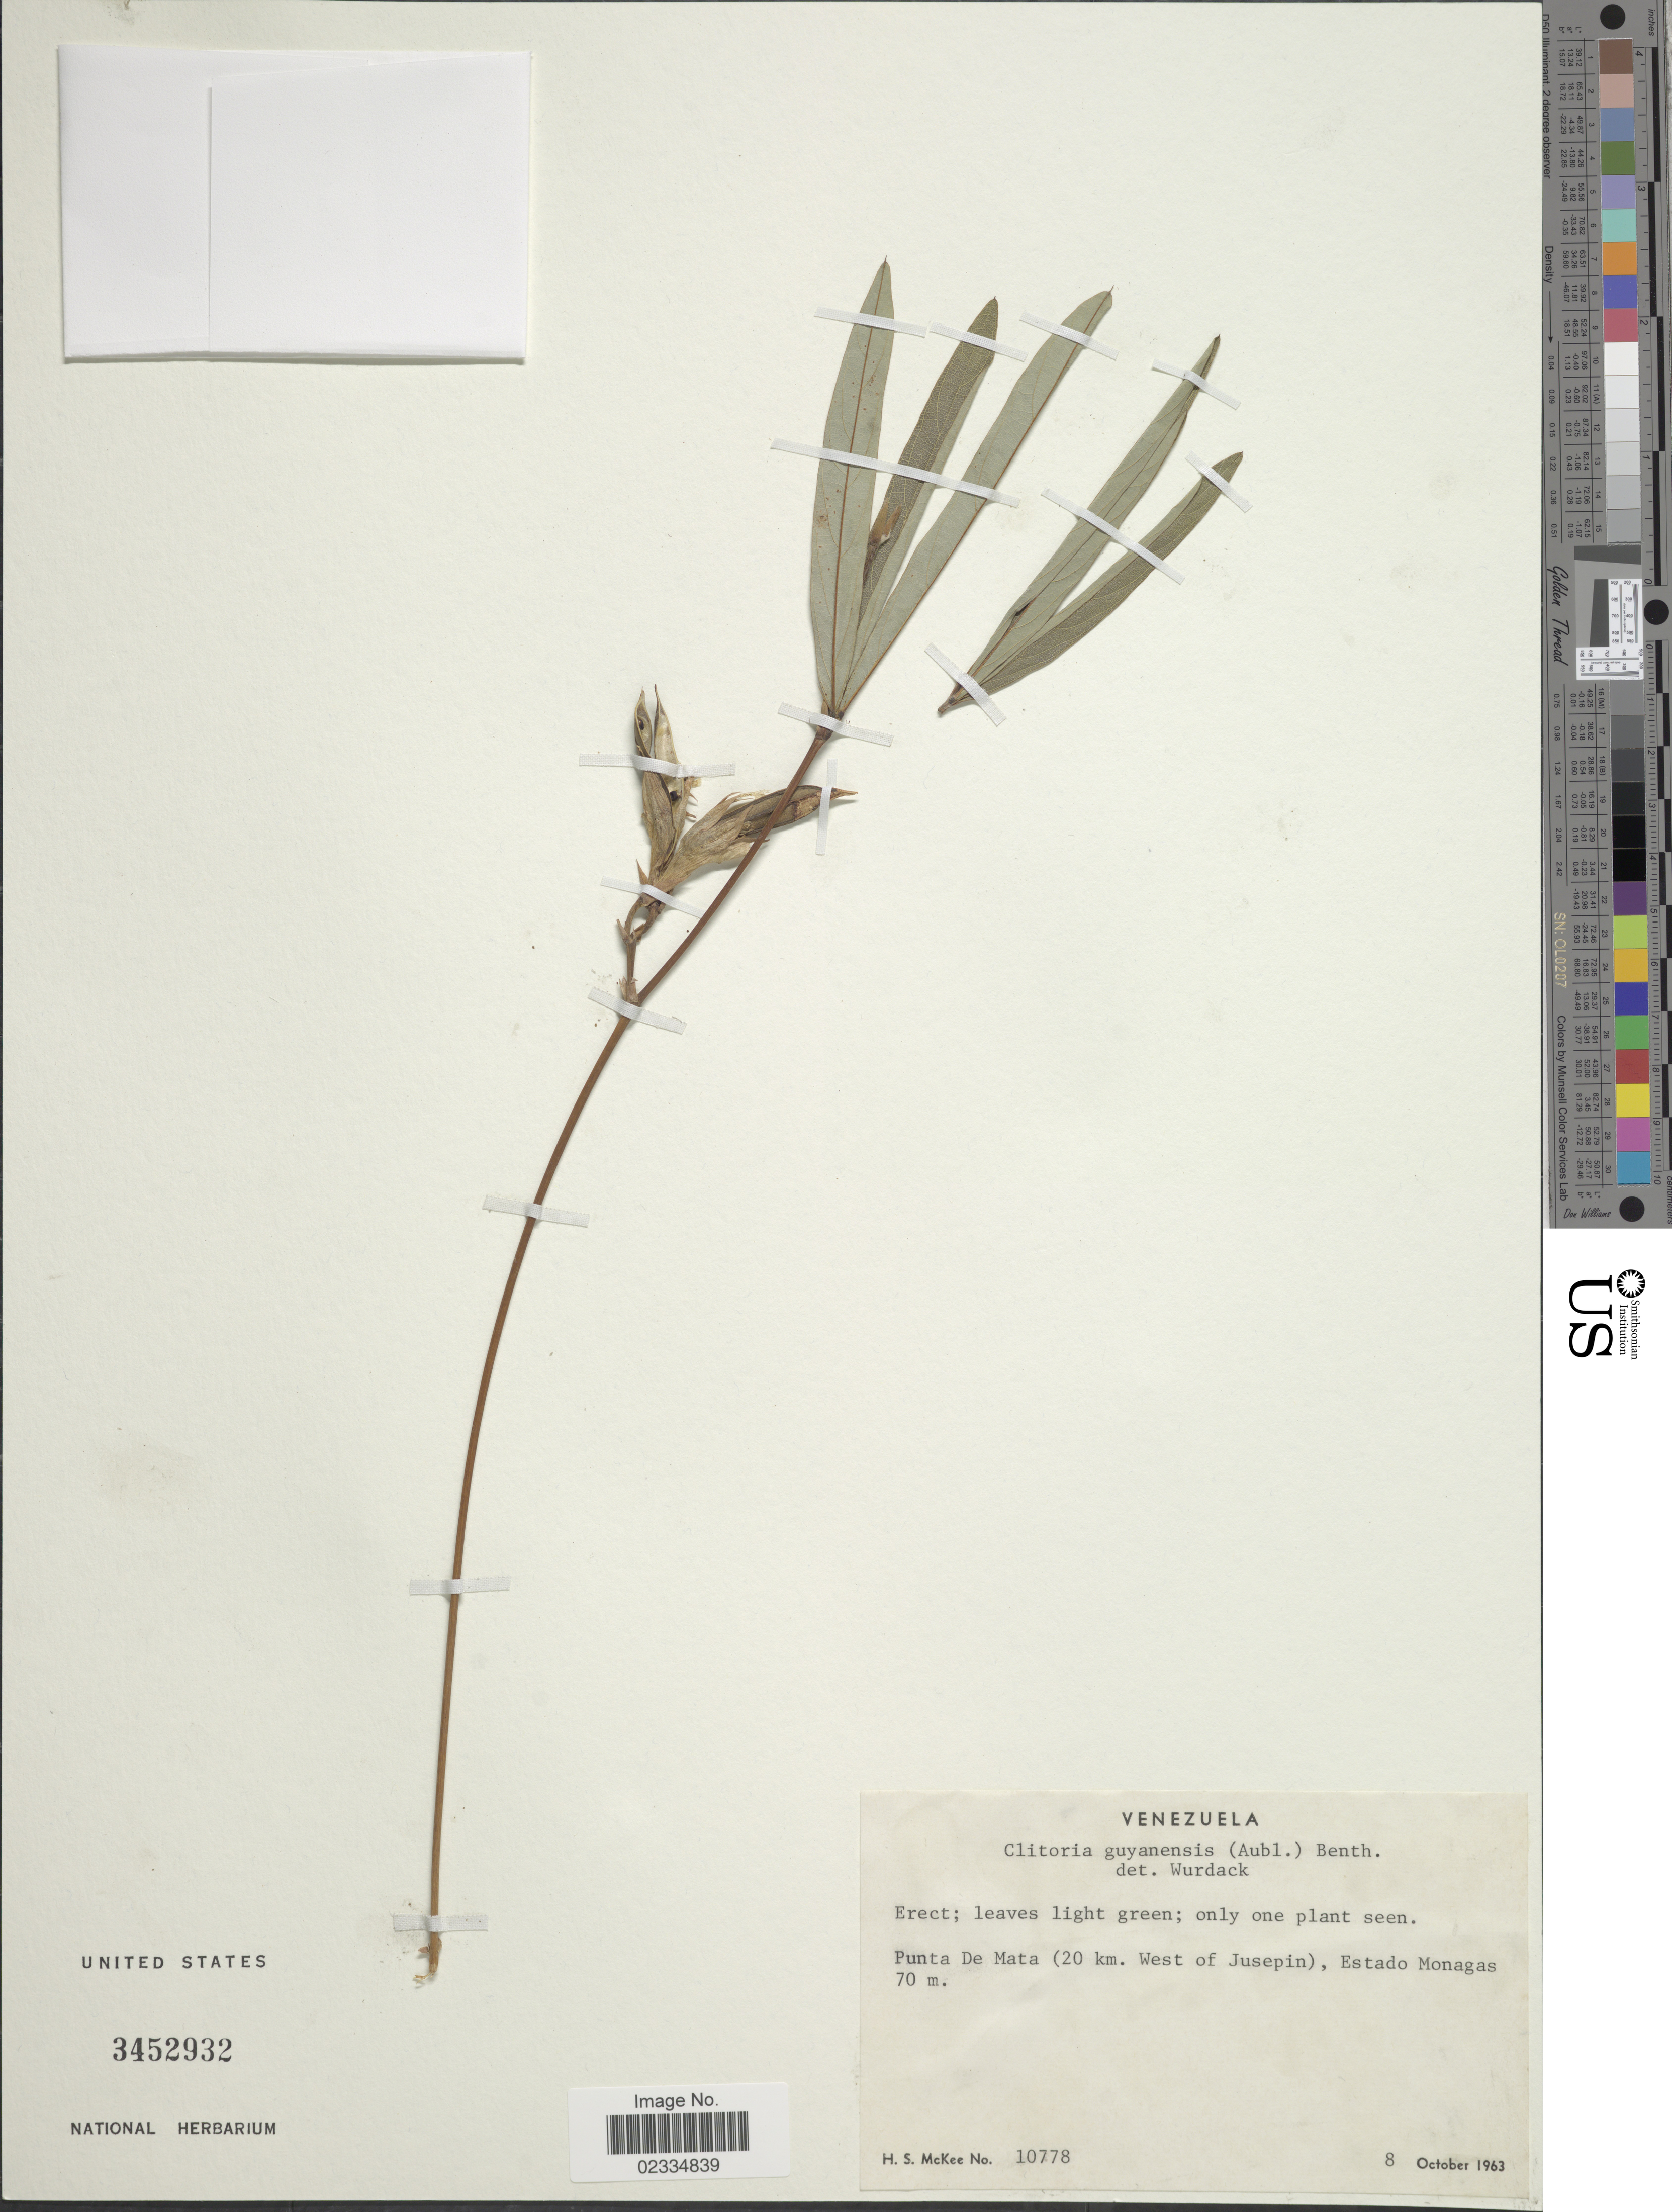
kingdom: Plantae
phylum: Tracheophyta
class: Magnoliopsida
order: Fabales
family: Fabaceae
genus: Clitoria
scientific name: Clitoria guianensis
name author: (Aubl.) Benth.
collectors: H. S. McKee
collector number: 10778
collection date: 1963-10-08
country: Venezuela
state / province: Monagas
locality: Punta de Mata (20 km West of Jusepin)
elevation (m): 70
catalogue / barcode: US 3452932